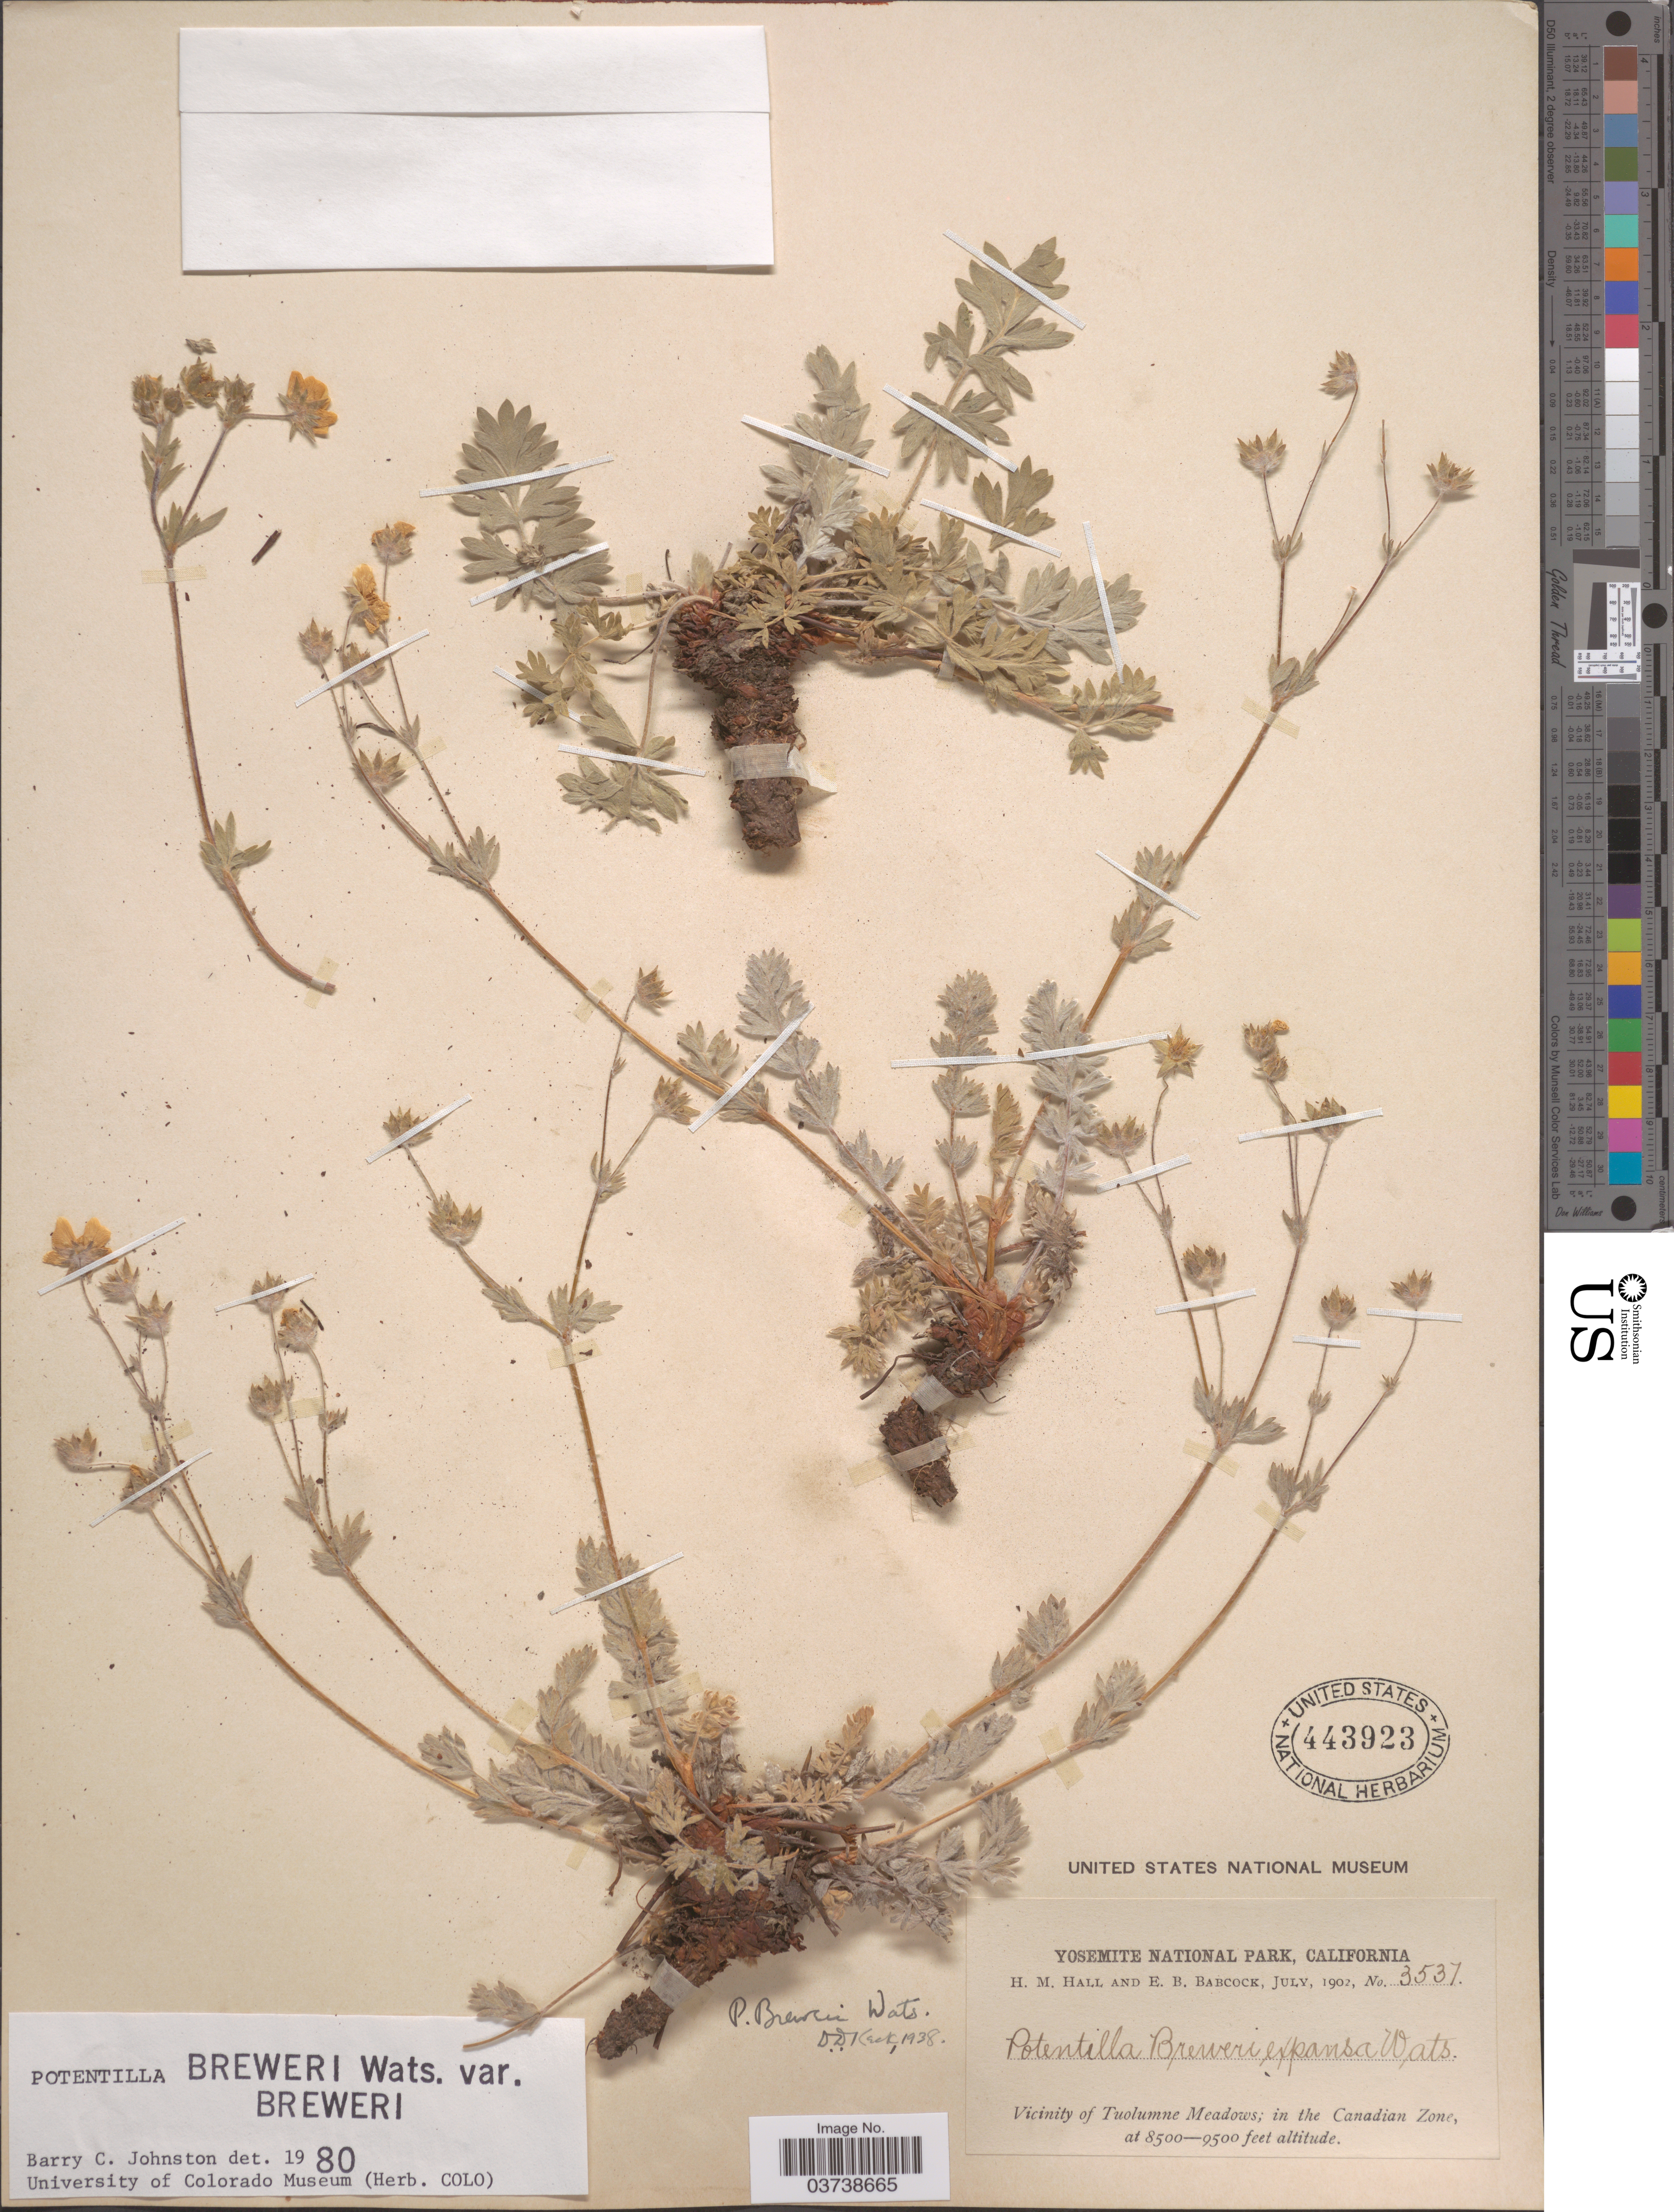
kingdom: Plantae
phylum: Tracheophyta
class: Magnoliopsida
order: Rosales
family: Rosaceae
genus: Potentilla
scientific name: Potentilla breweri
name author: S. Watson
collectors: H. M. Hall & E. B. Babcock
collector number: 3537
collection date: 1902-07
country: United States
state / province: California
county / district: Tuolumne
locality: Yosemite National Park. Vicinity of Tuolumne Meadows; in the Canadian Zone.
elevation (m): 2591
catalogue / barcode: US 443923